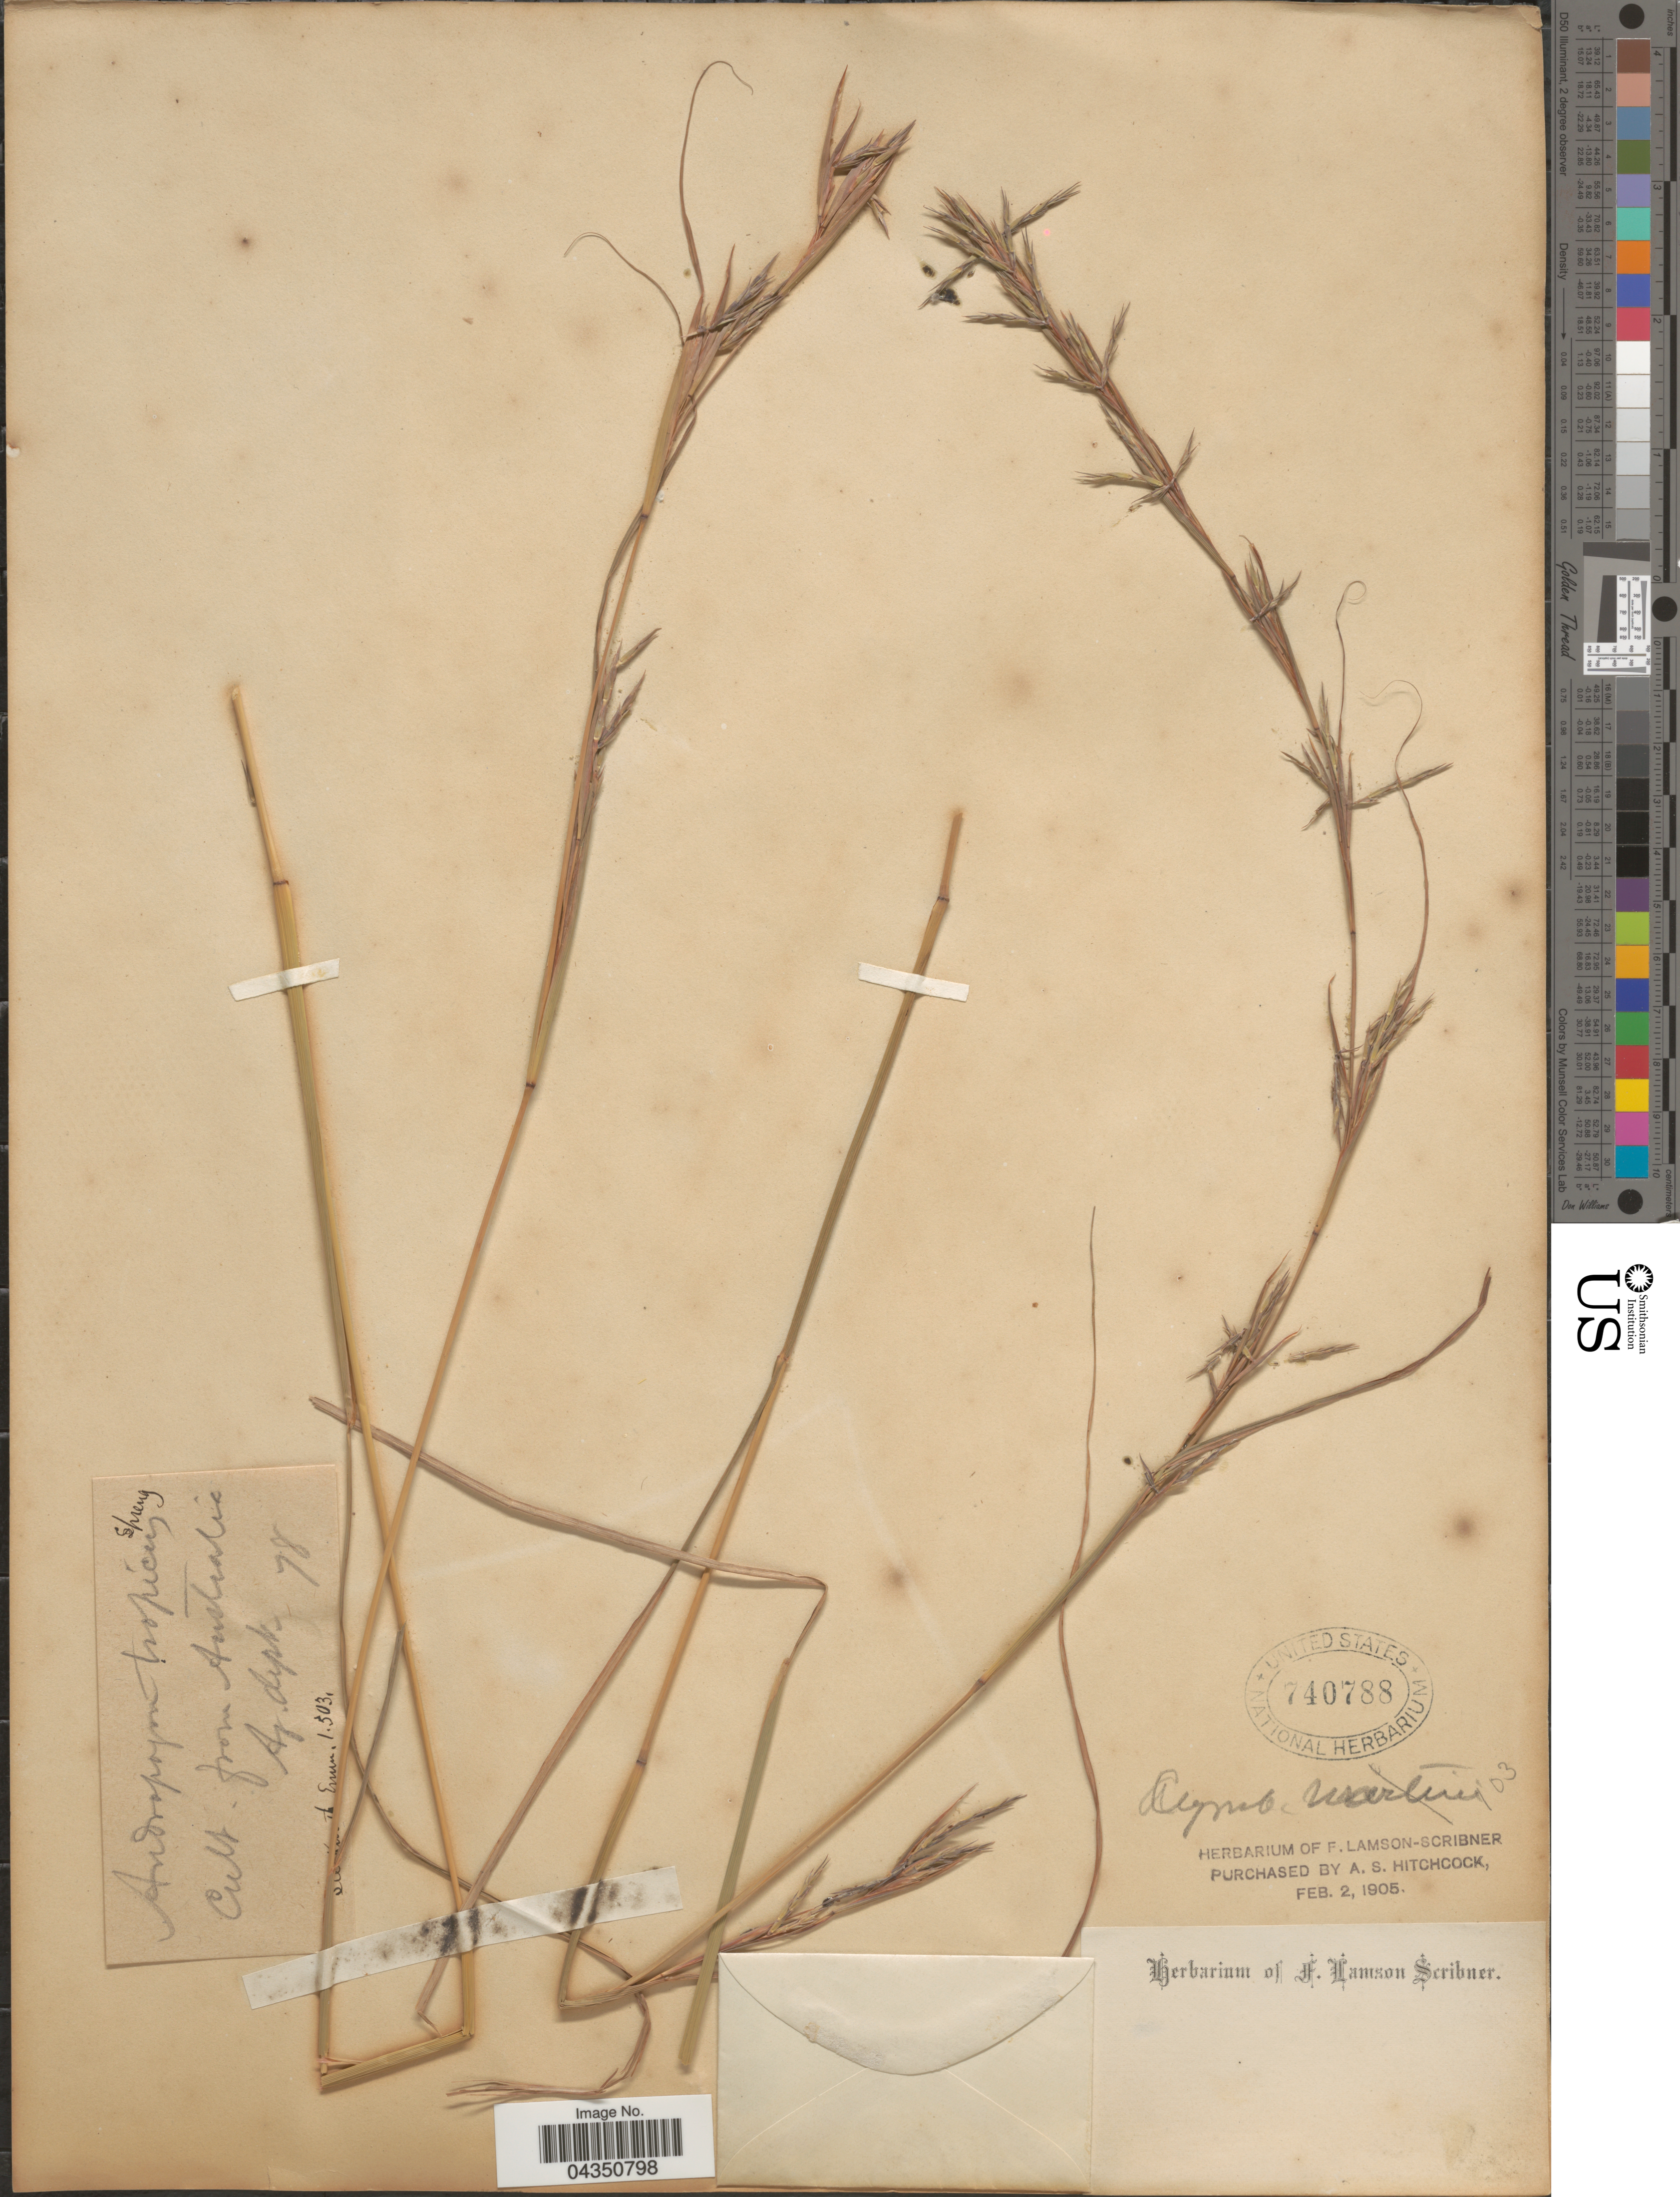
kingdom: Plantae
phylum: Tracheophyta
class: Liliopsida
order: Poales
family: Poaceae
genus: Cymbopogon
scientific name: Cymbopogon sp.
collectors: ex herb. F. Lamson Scribner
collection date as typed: Transcribed d/m/y: //78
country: Australia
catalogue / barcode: US 740788